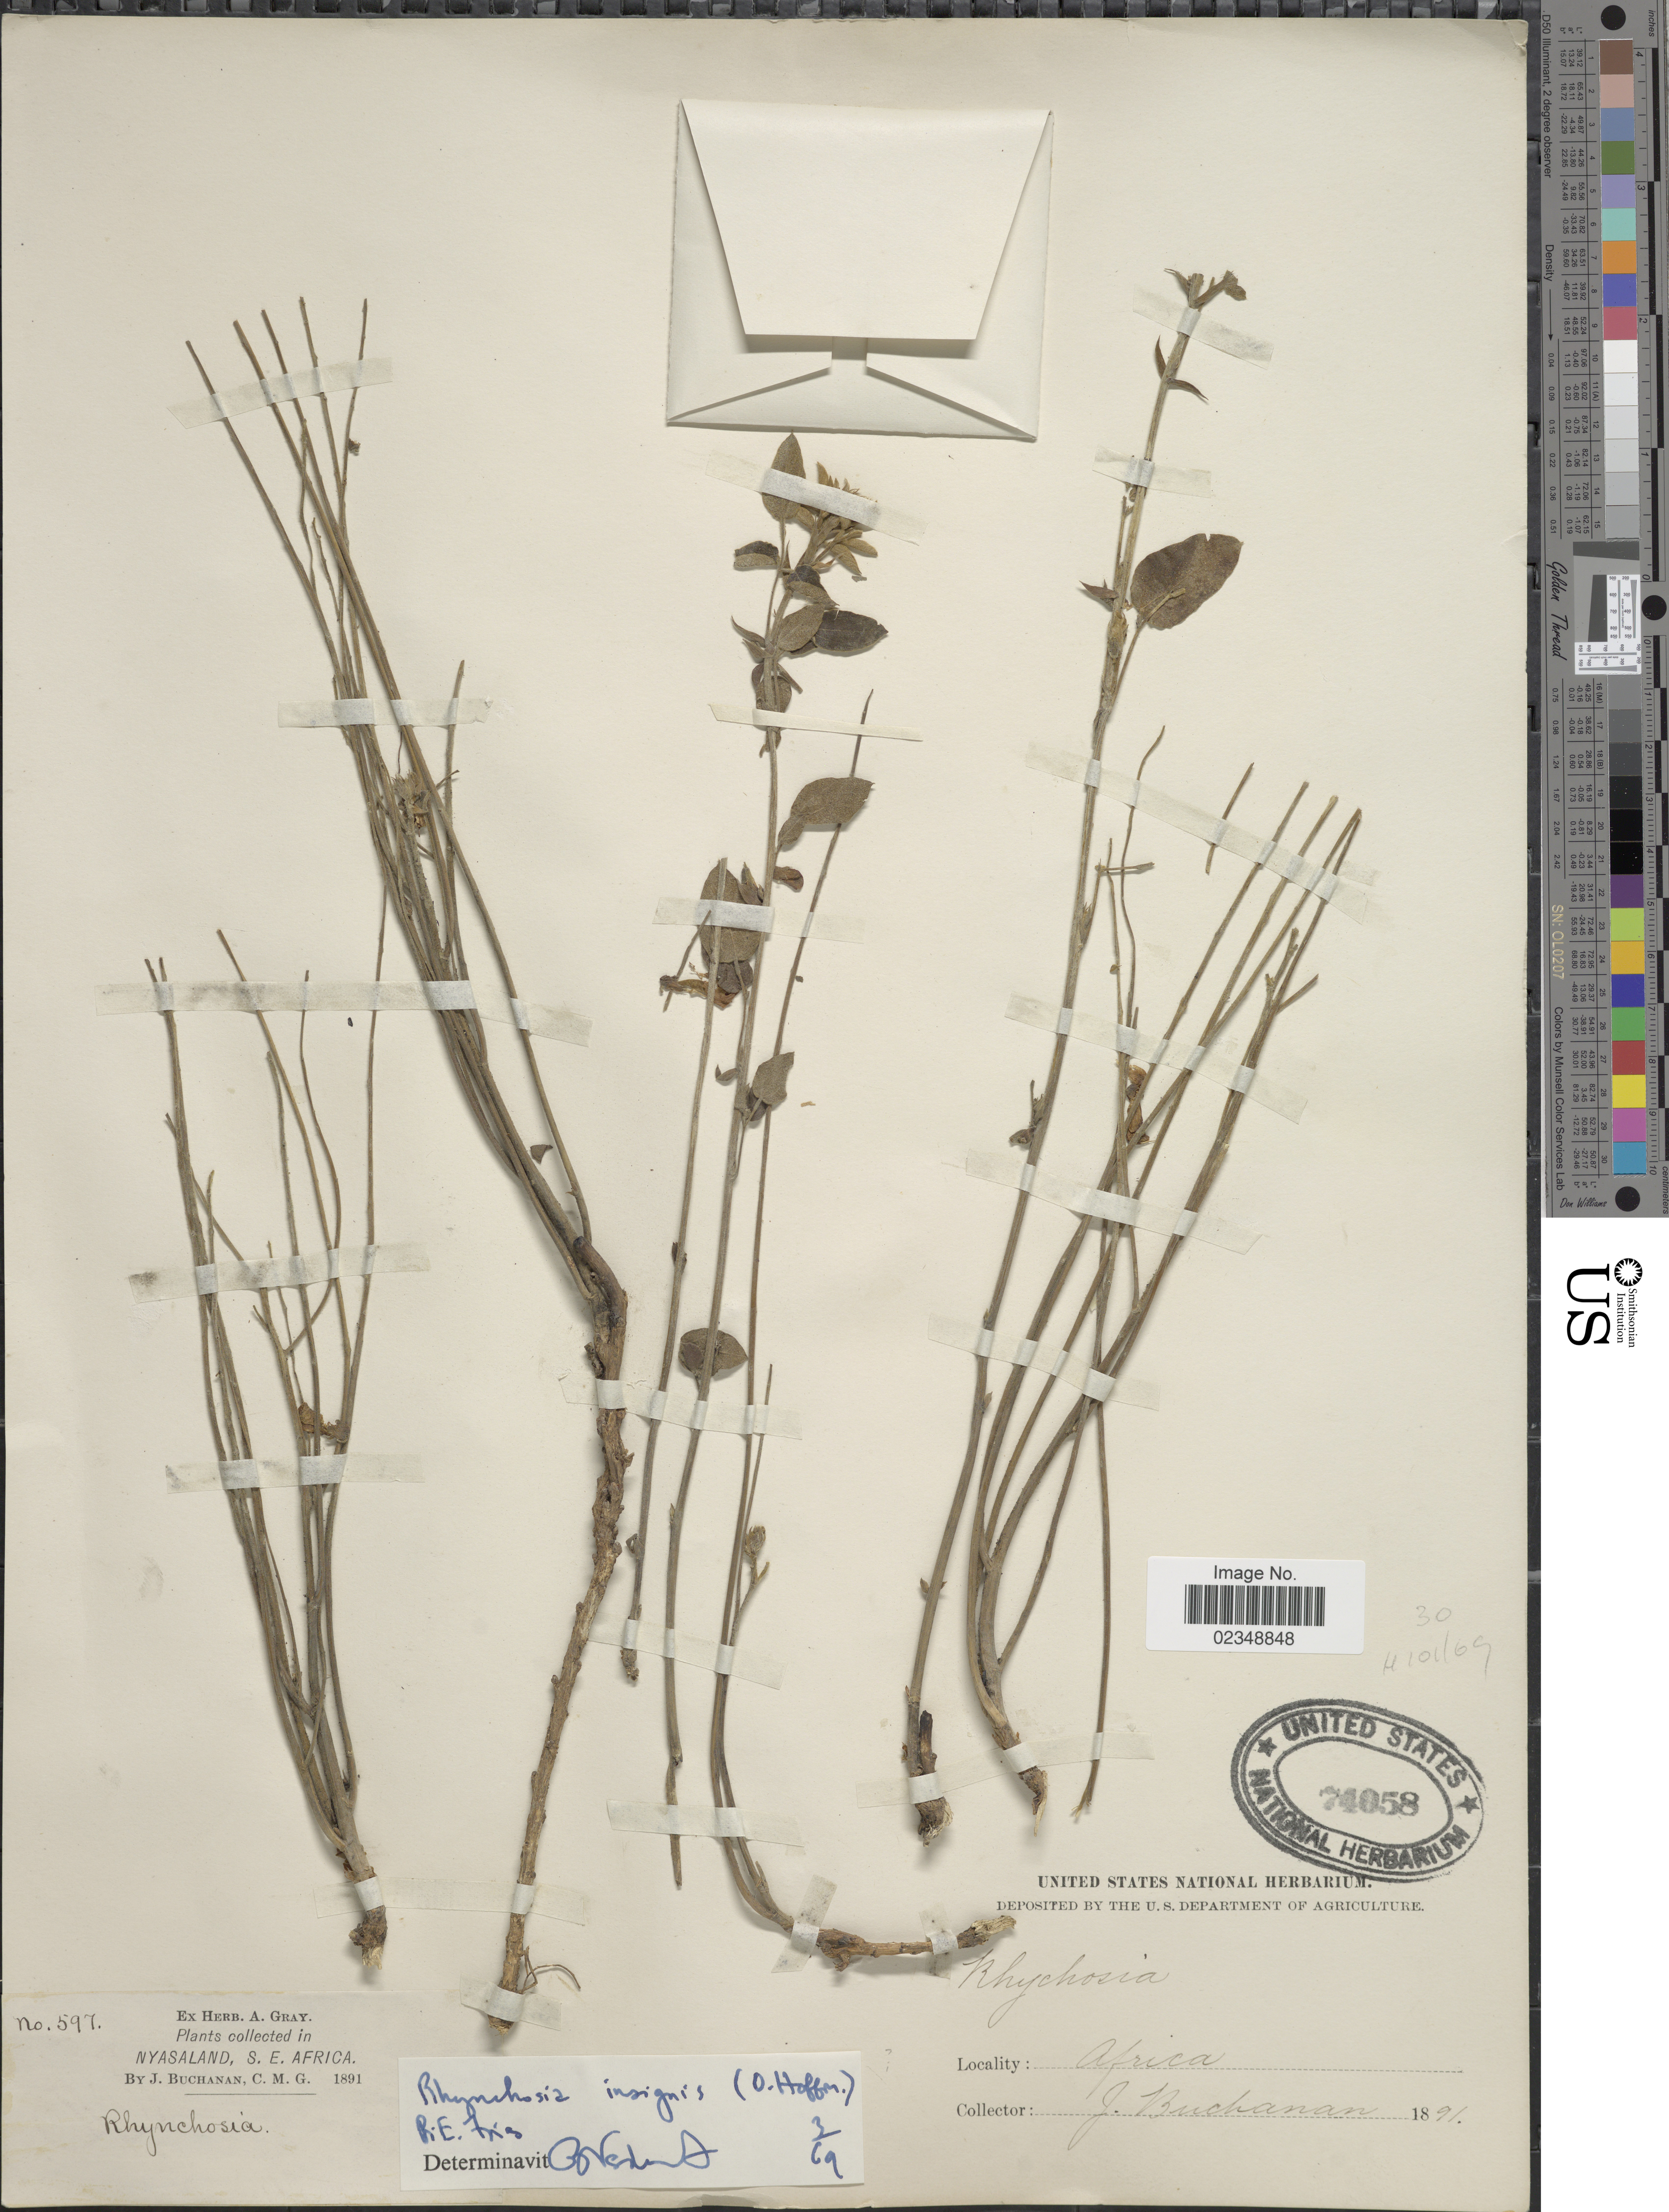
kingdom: Plantae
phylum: Tracheophyta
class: Magnoliopsida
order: Fabales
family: Fabaceae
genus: Rhynchosia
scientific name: Rhynchosia insignis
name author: (O. Hoffm.) R.E. Fr.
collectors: J. Buchanan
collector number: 597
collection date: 1891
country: Malawi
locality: Nyasaland, S.E. Africa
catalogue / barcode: US 74058